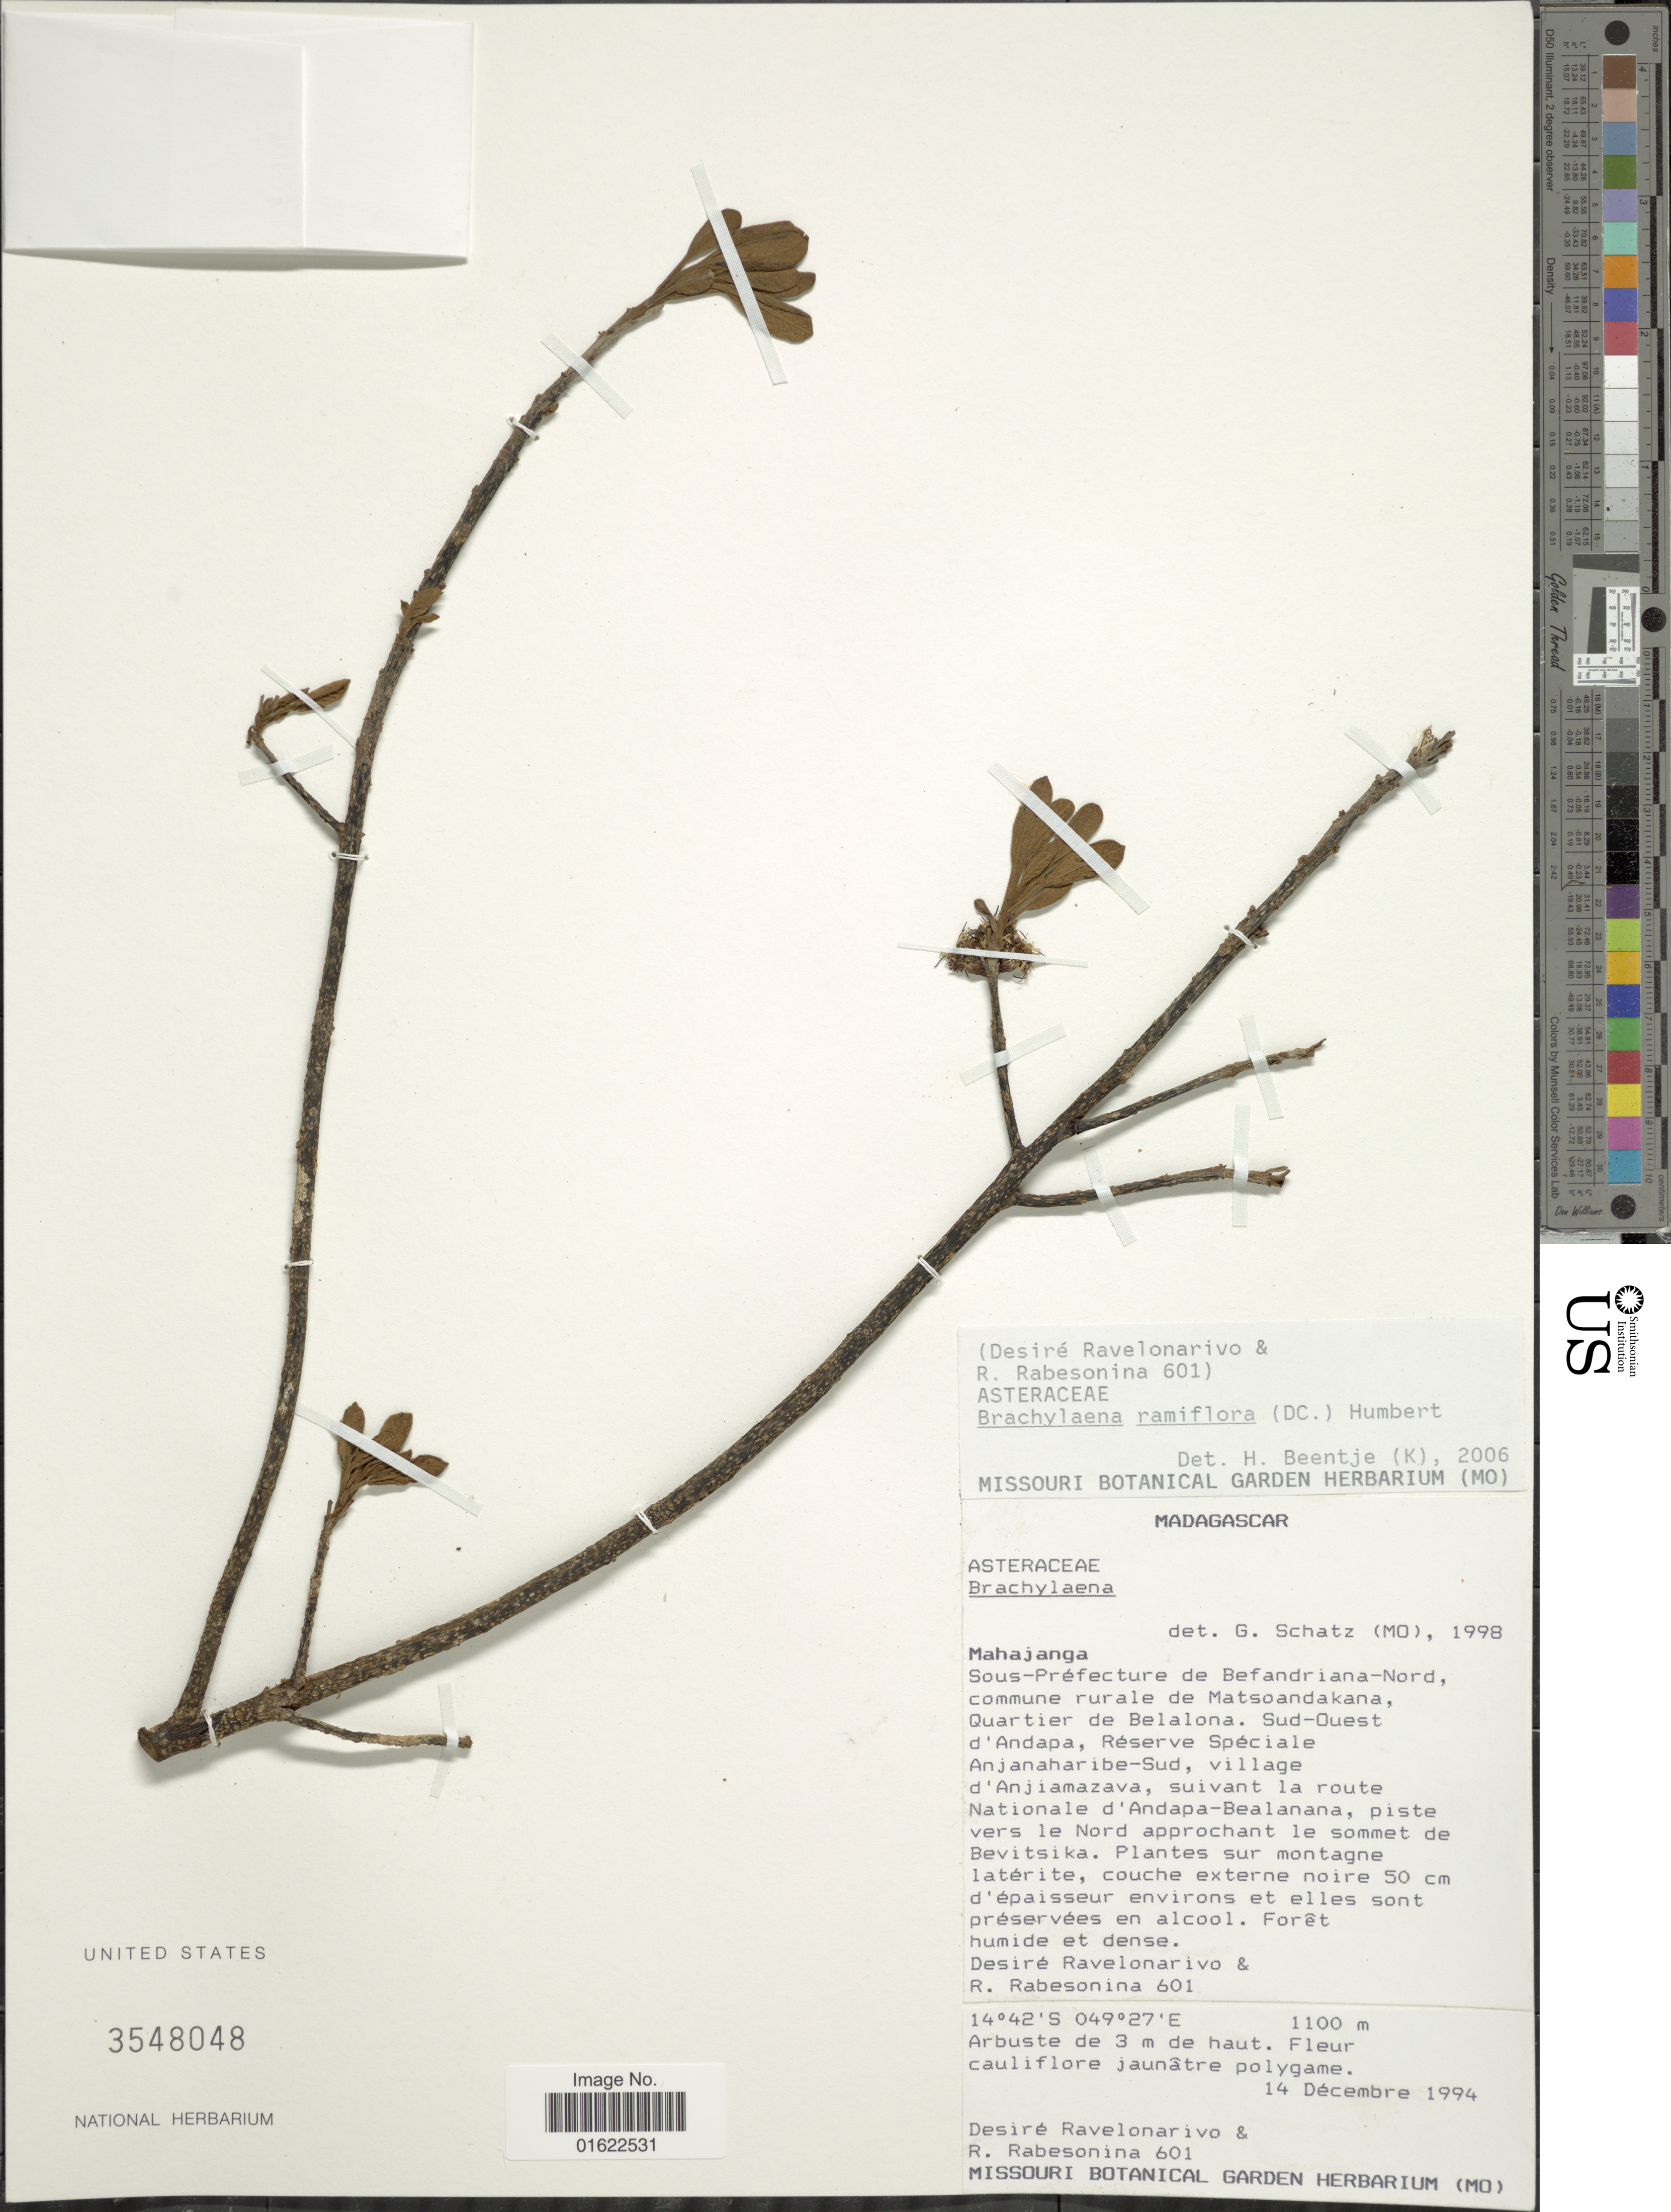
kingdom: Plantae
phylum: Tracheophyta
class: Magnoliopsida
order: Asterales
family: Asteraceae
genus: Brachylaena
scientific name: Brachylaena sp.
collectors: D. Ravelonarivo & R. Rabesonina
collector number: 601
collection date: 1994-12-14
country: Madagascar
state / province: Sava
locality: Sous-Préfecture de Befandriana-Nord, commune rurale de Matsoandakana, Quartier de Belalona, Sud-Ouest d' Andapa, Reserve Spéciale Anjanaharibe-Sud, village d' Anjiamazava, suivant la route Nationale d'Andapa-Bealanana, piste vers le Nord approchant le sommet de Bevitsika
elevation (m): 1100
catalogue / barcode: US 3548048